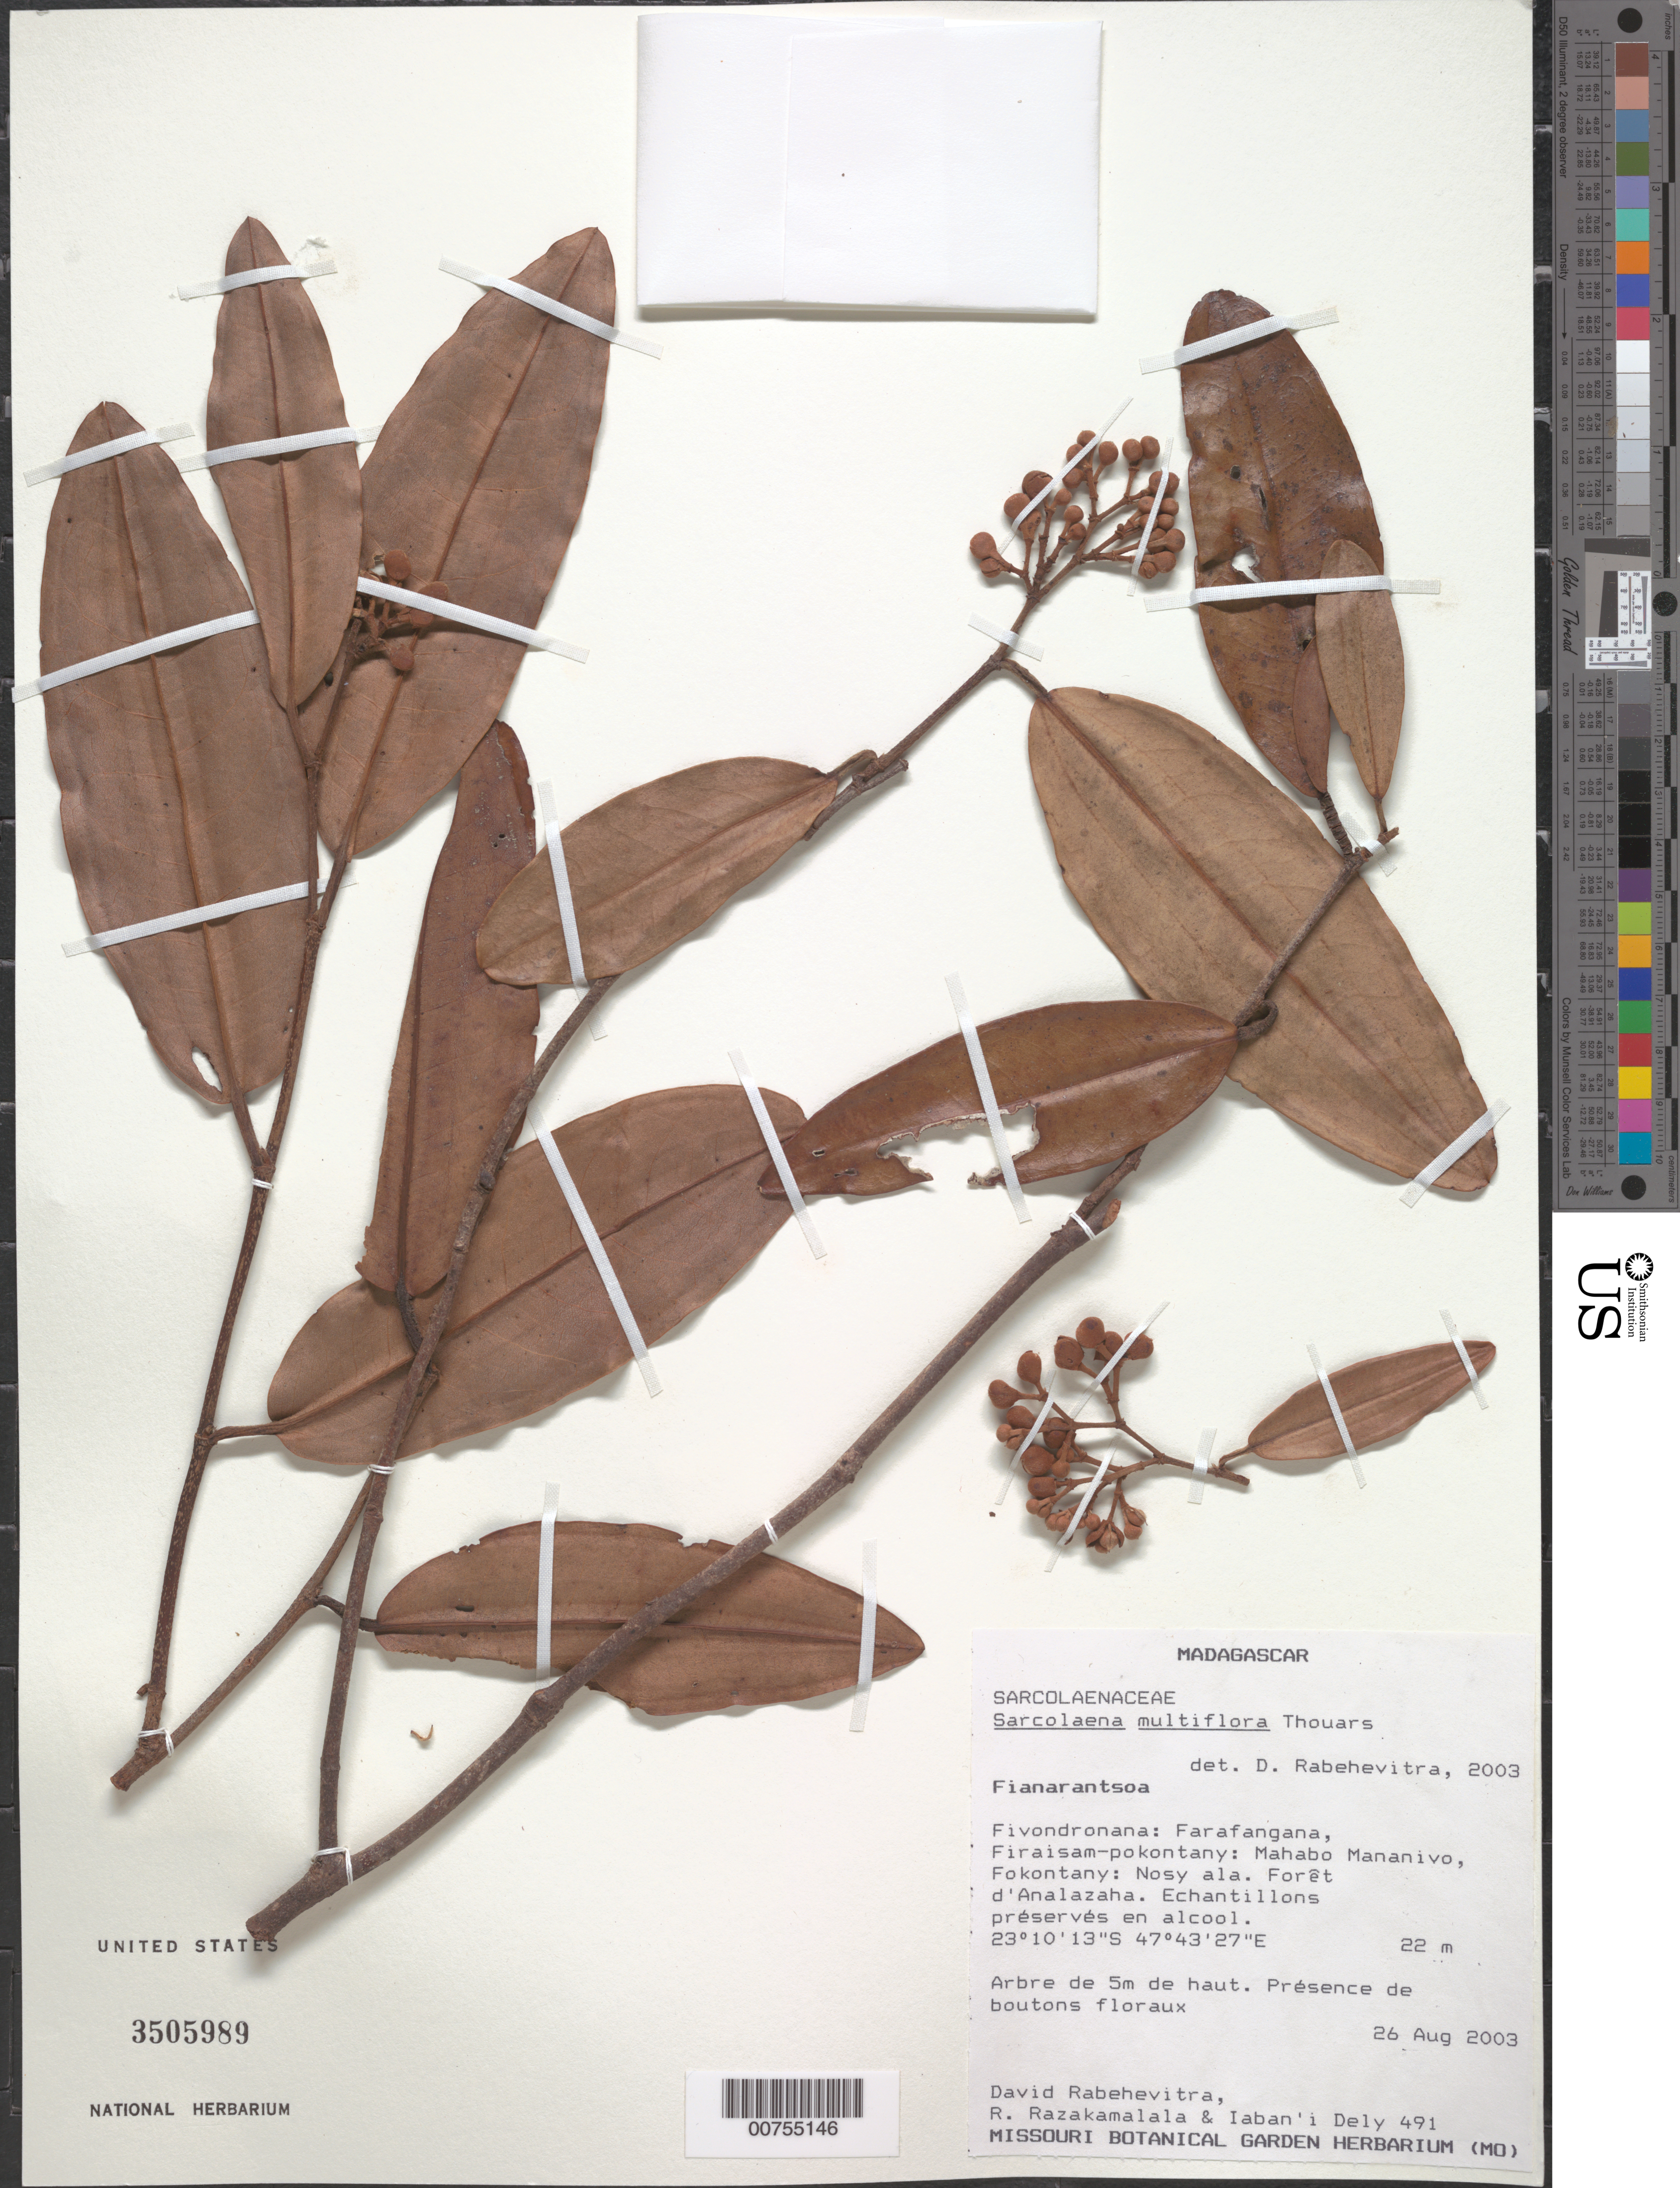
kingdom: Plantae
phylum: Tracheophyta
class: Magnoliopsida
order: Malvales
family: Sarcolaenaceae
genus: Sarcolaena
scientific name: Sarcolaena multiflora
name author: Thouars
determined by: Rabehevitra, D.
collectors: D. Rabehevitra, R. Razakamalala & I. Dely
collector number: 491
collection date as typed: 26 Aug 2003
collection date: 2003-08-26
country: Madagascar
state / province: Atsimo-Atsinanana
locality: Fivondronana: Farafangana, Firaisam-pokontany: Mahabo Mananivo, Fokontany: Nosy ala. Analzaha.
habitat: Forest.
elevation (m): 22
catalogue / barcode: US 3505989